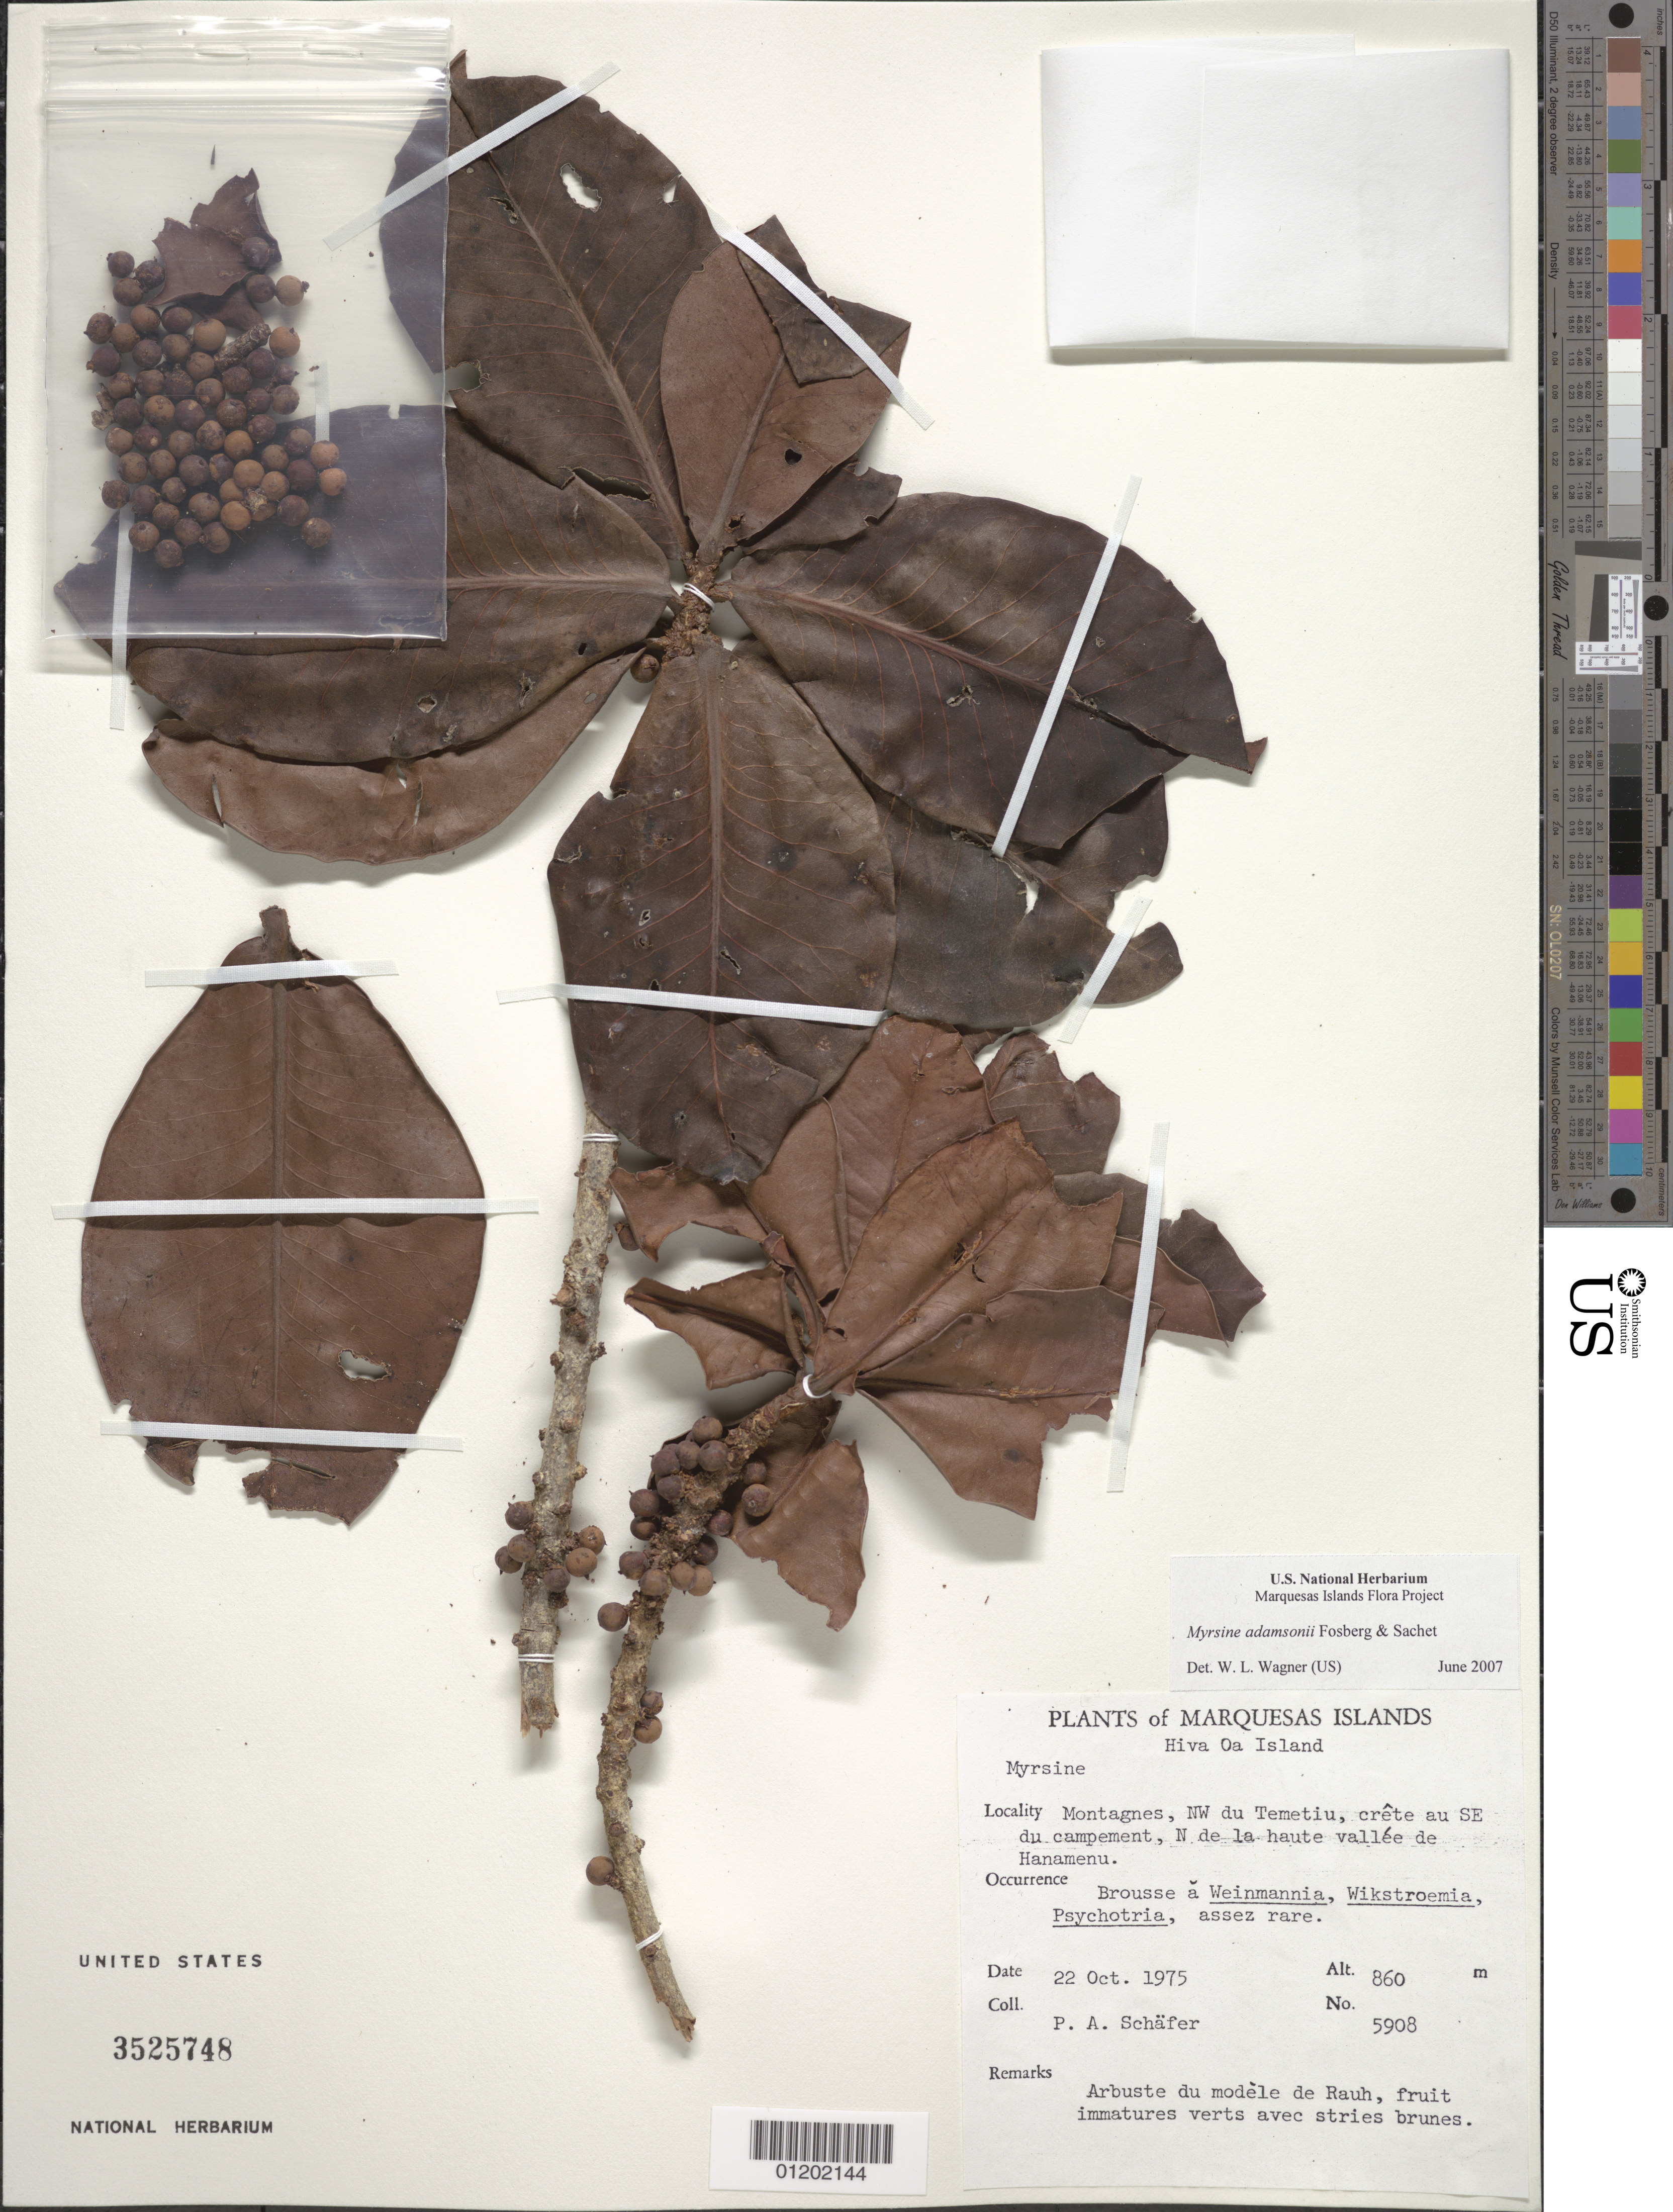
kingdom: Plantae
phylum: Tracheophyta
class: Magnoliopsida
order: Ericales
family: Primulaceae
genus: Myrsine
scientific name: Myrsine adamsonii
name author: Fosberg & Sachet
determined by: Wagner, W. L., (BOT), Smithsonian Institution - National Museum of Natural History (UNITED STATES)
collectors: P. A. Schäfer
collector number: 5908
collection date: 1975-10-22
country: French Polynesia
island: Hiva Oa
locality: Montagnes NW du Temetiu, crête au DE du campement, N de la haute vallée de Hanamenu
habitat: Brousse à Weinmannia, Wikstroemia, Psychotria; assez rare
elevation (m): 860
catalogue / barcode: US 3525748